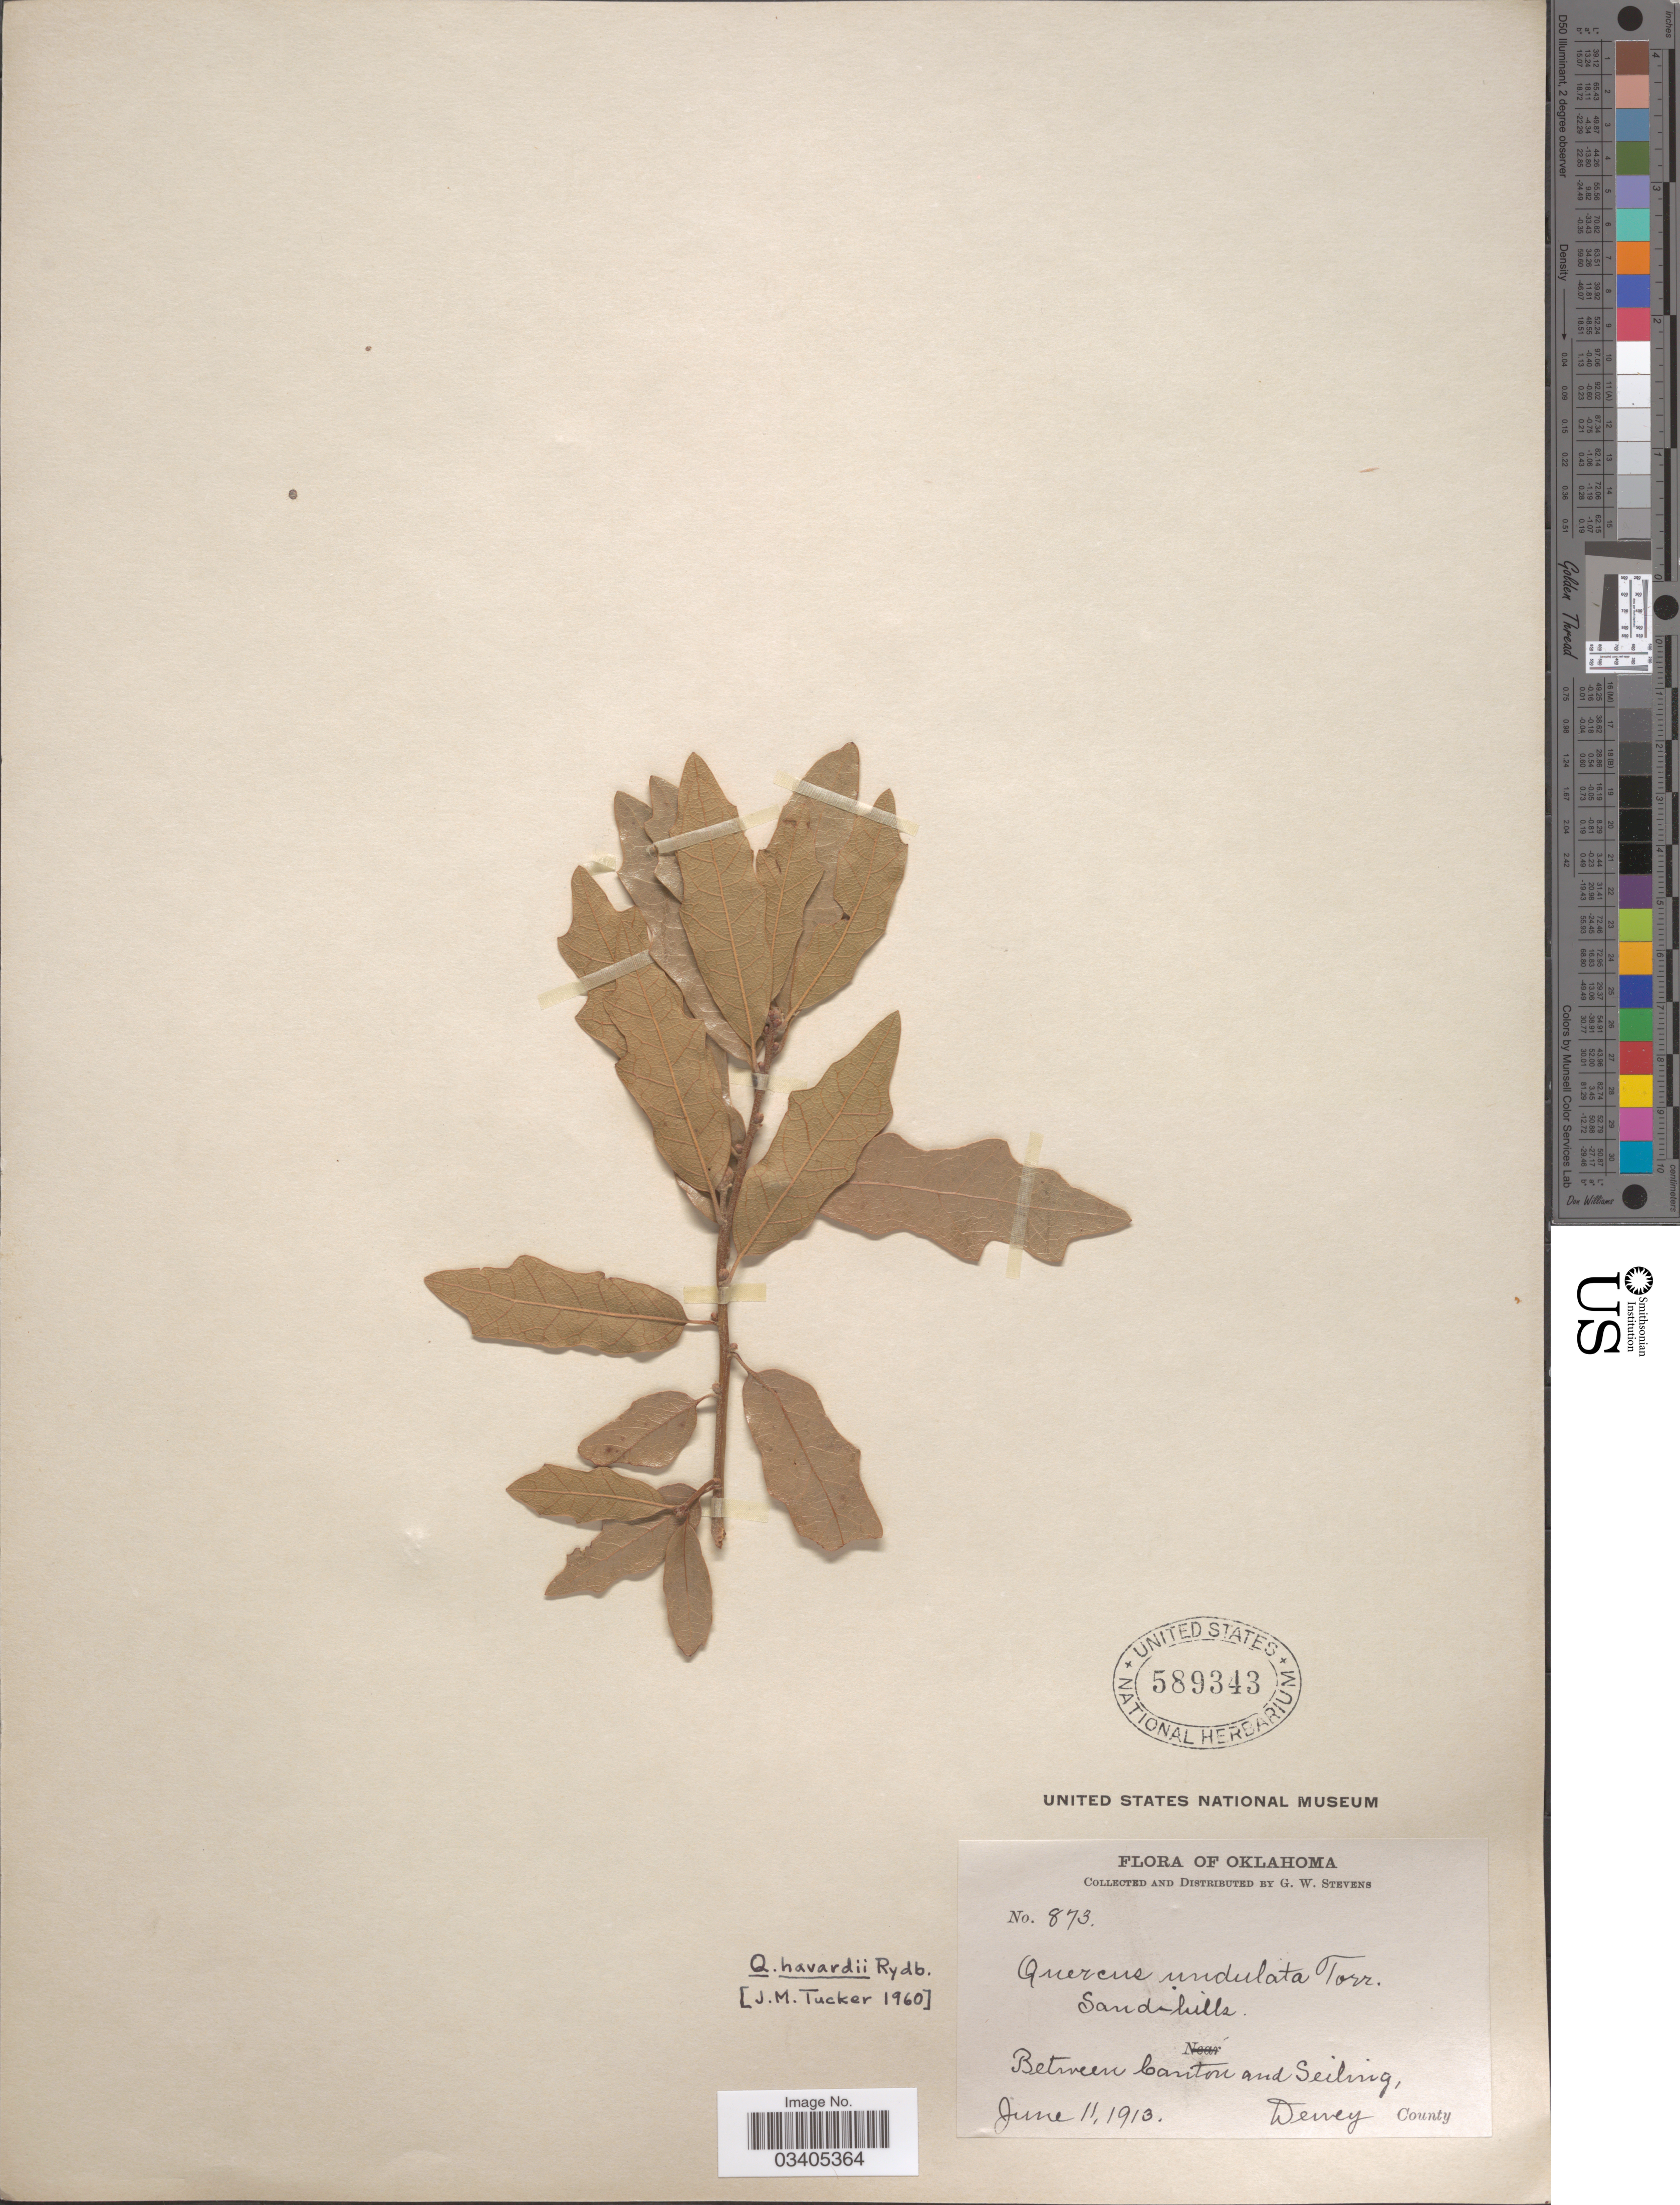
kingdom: Plantae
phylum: Tracheophyta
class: Magnoliopsida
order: Fagales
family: Fagaceae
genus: Quercus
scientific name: Quercus havardii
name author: Rydb.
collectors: G. W. Stevens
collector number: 873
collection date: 1913-06-11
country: United States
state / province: Oklahoma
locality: Between Canton and Seiling, Dewey County.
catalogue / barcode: US 589343